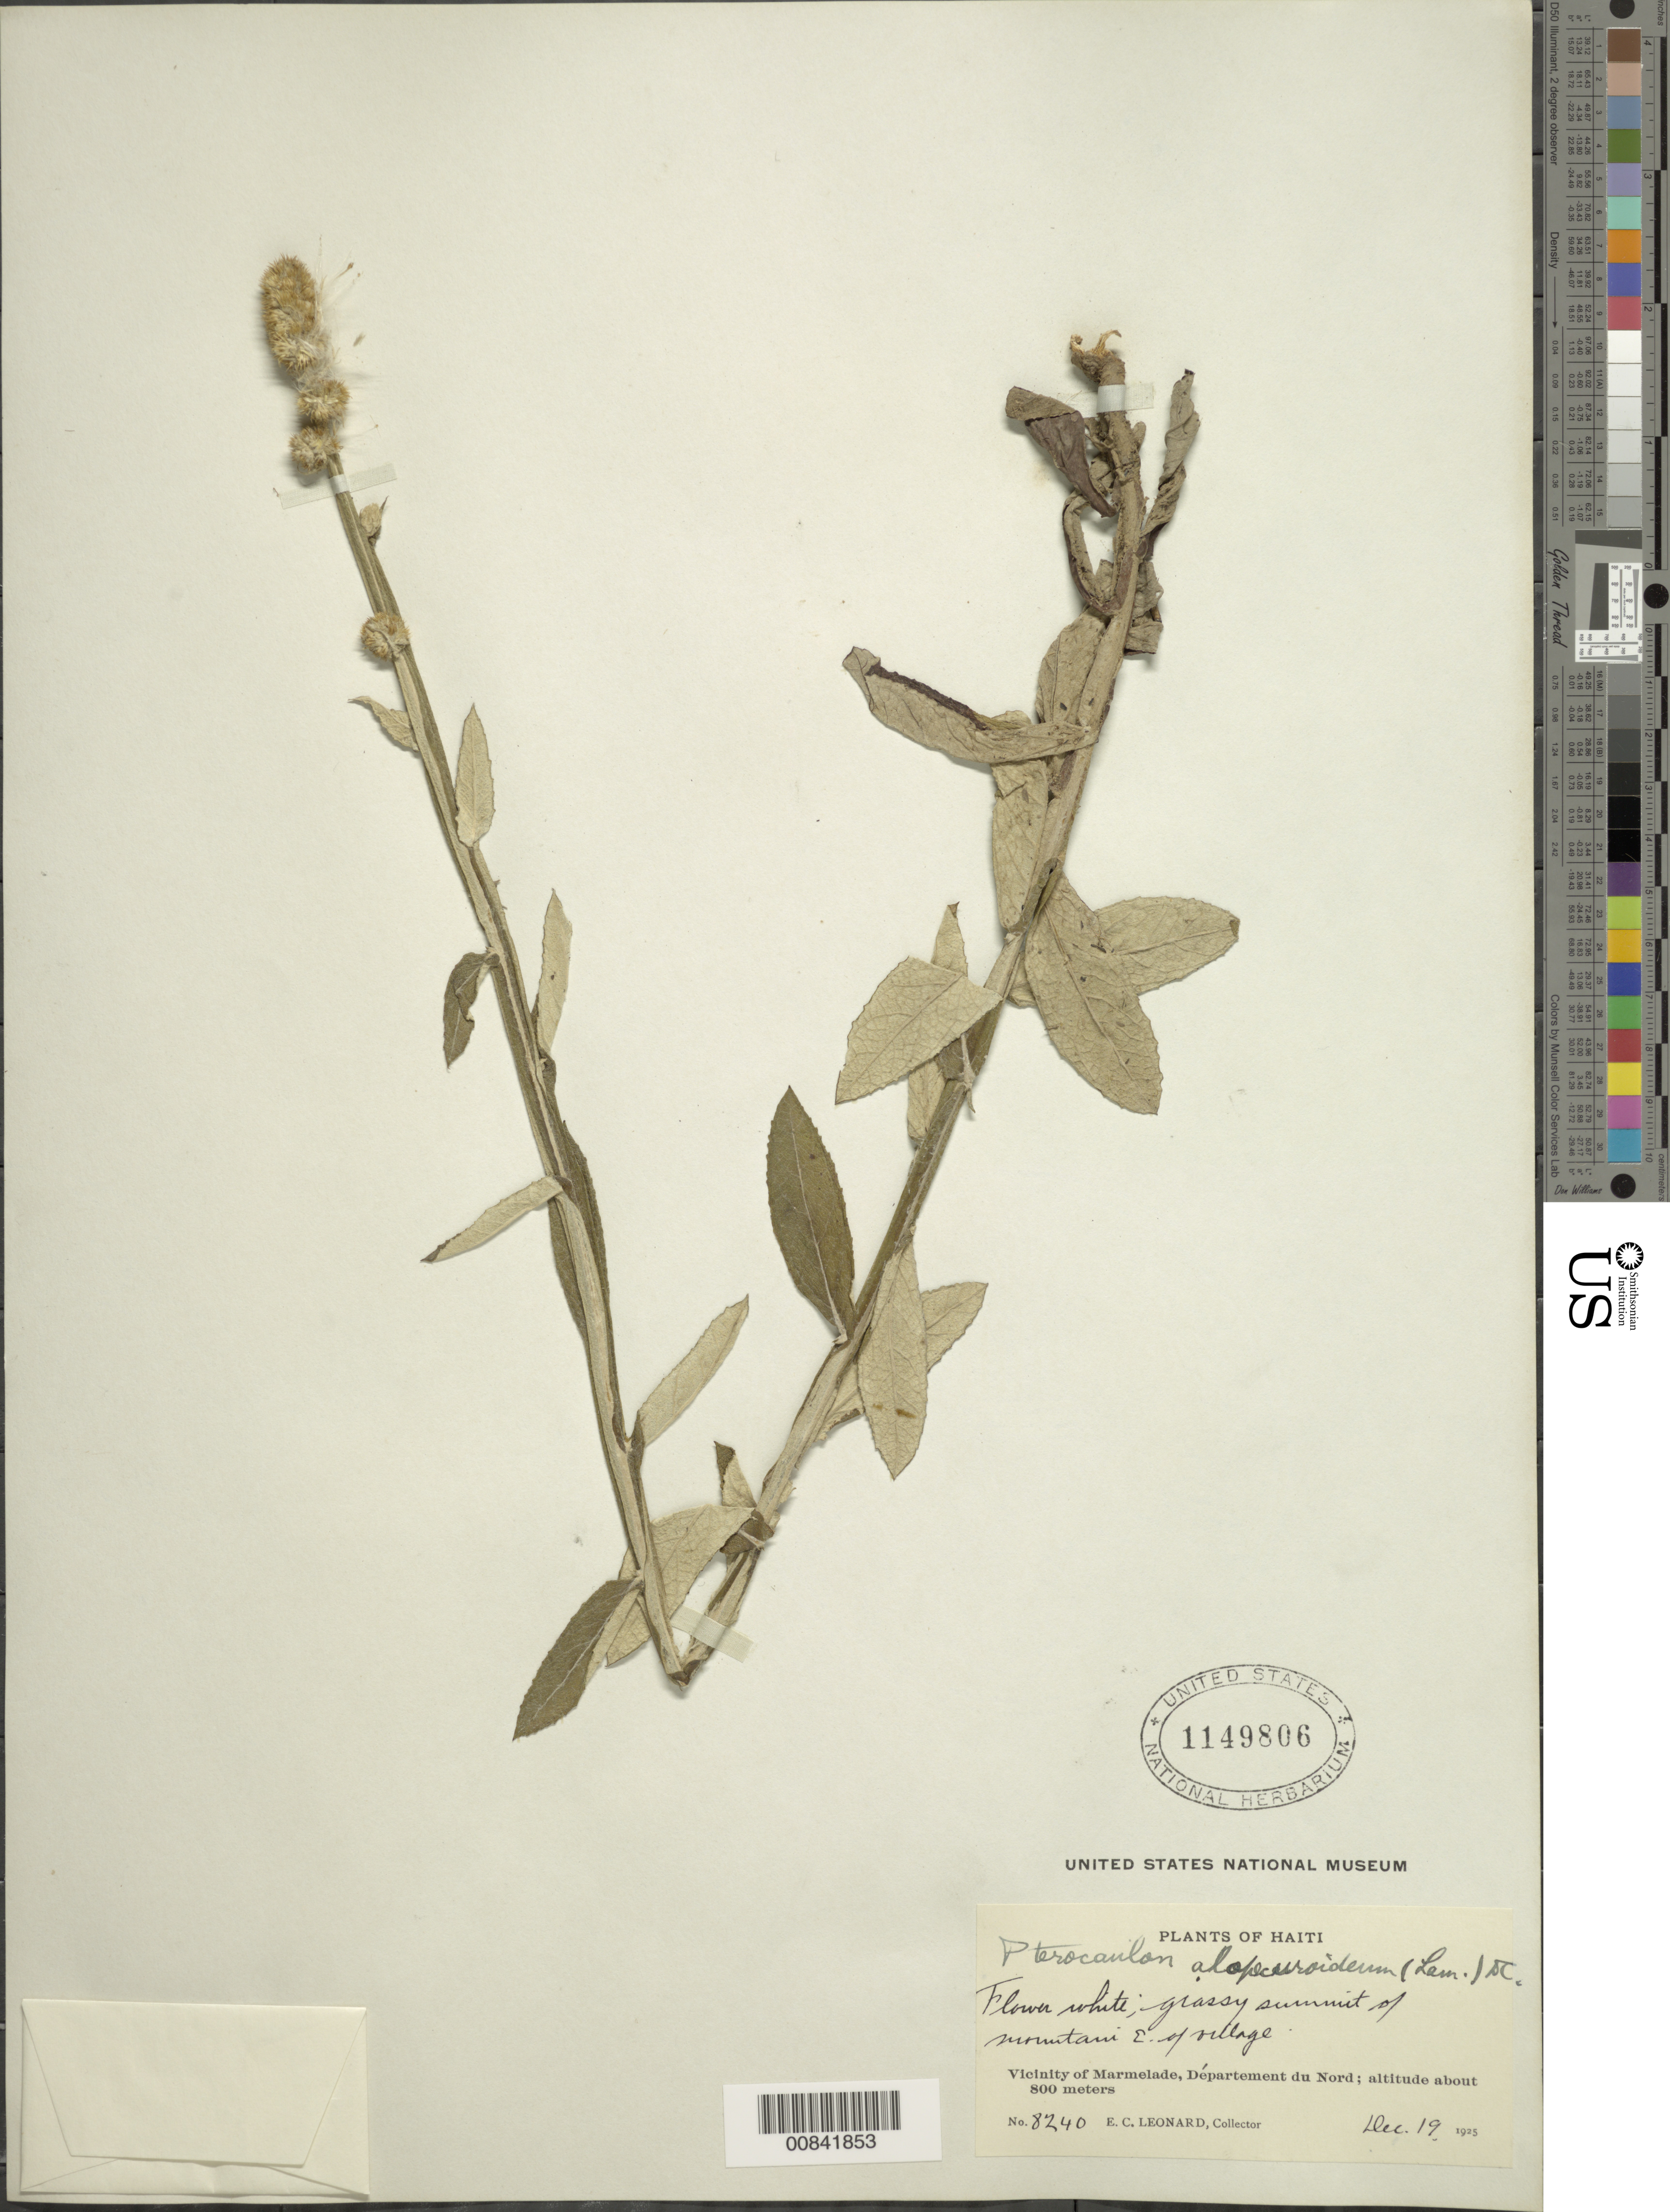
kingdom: Plantae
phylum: Tracheophyta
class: Magnoliopsida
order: Asterales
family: Asteraceae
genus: Pterocaulon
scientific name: Pterocaulon alopecuroides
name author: (Lam.) DC.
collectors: E. C. Leonard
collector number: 8240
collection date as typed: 19 Dec 1925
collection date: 1925-12-19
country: Haiti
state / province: Nord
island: Hispaniola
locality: Vicinity of Marmelade, E of village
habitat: Grassy summit of mountain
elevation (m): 800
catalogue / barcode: US 1149806